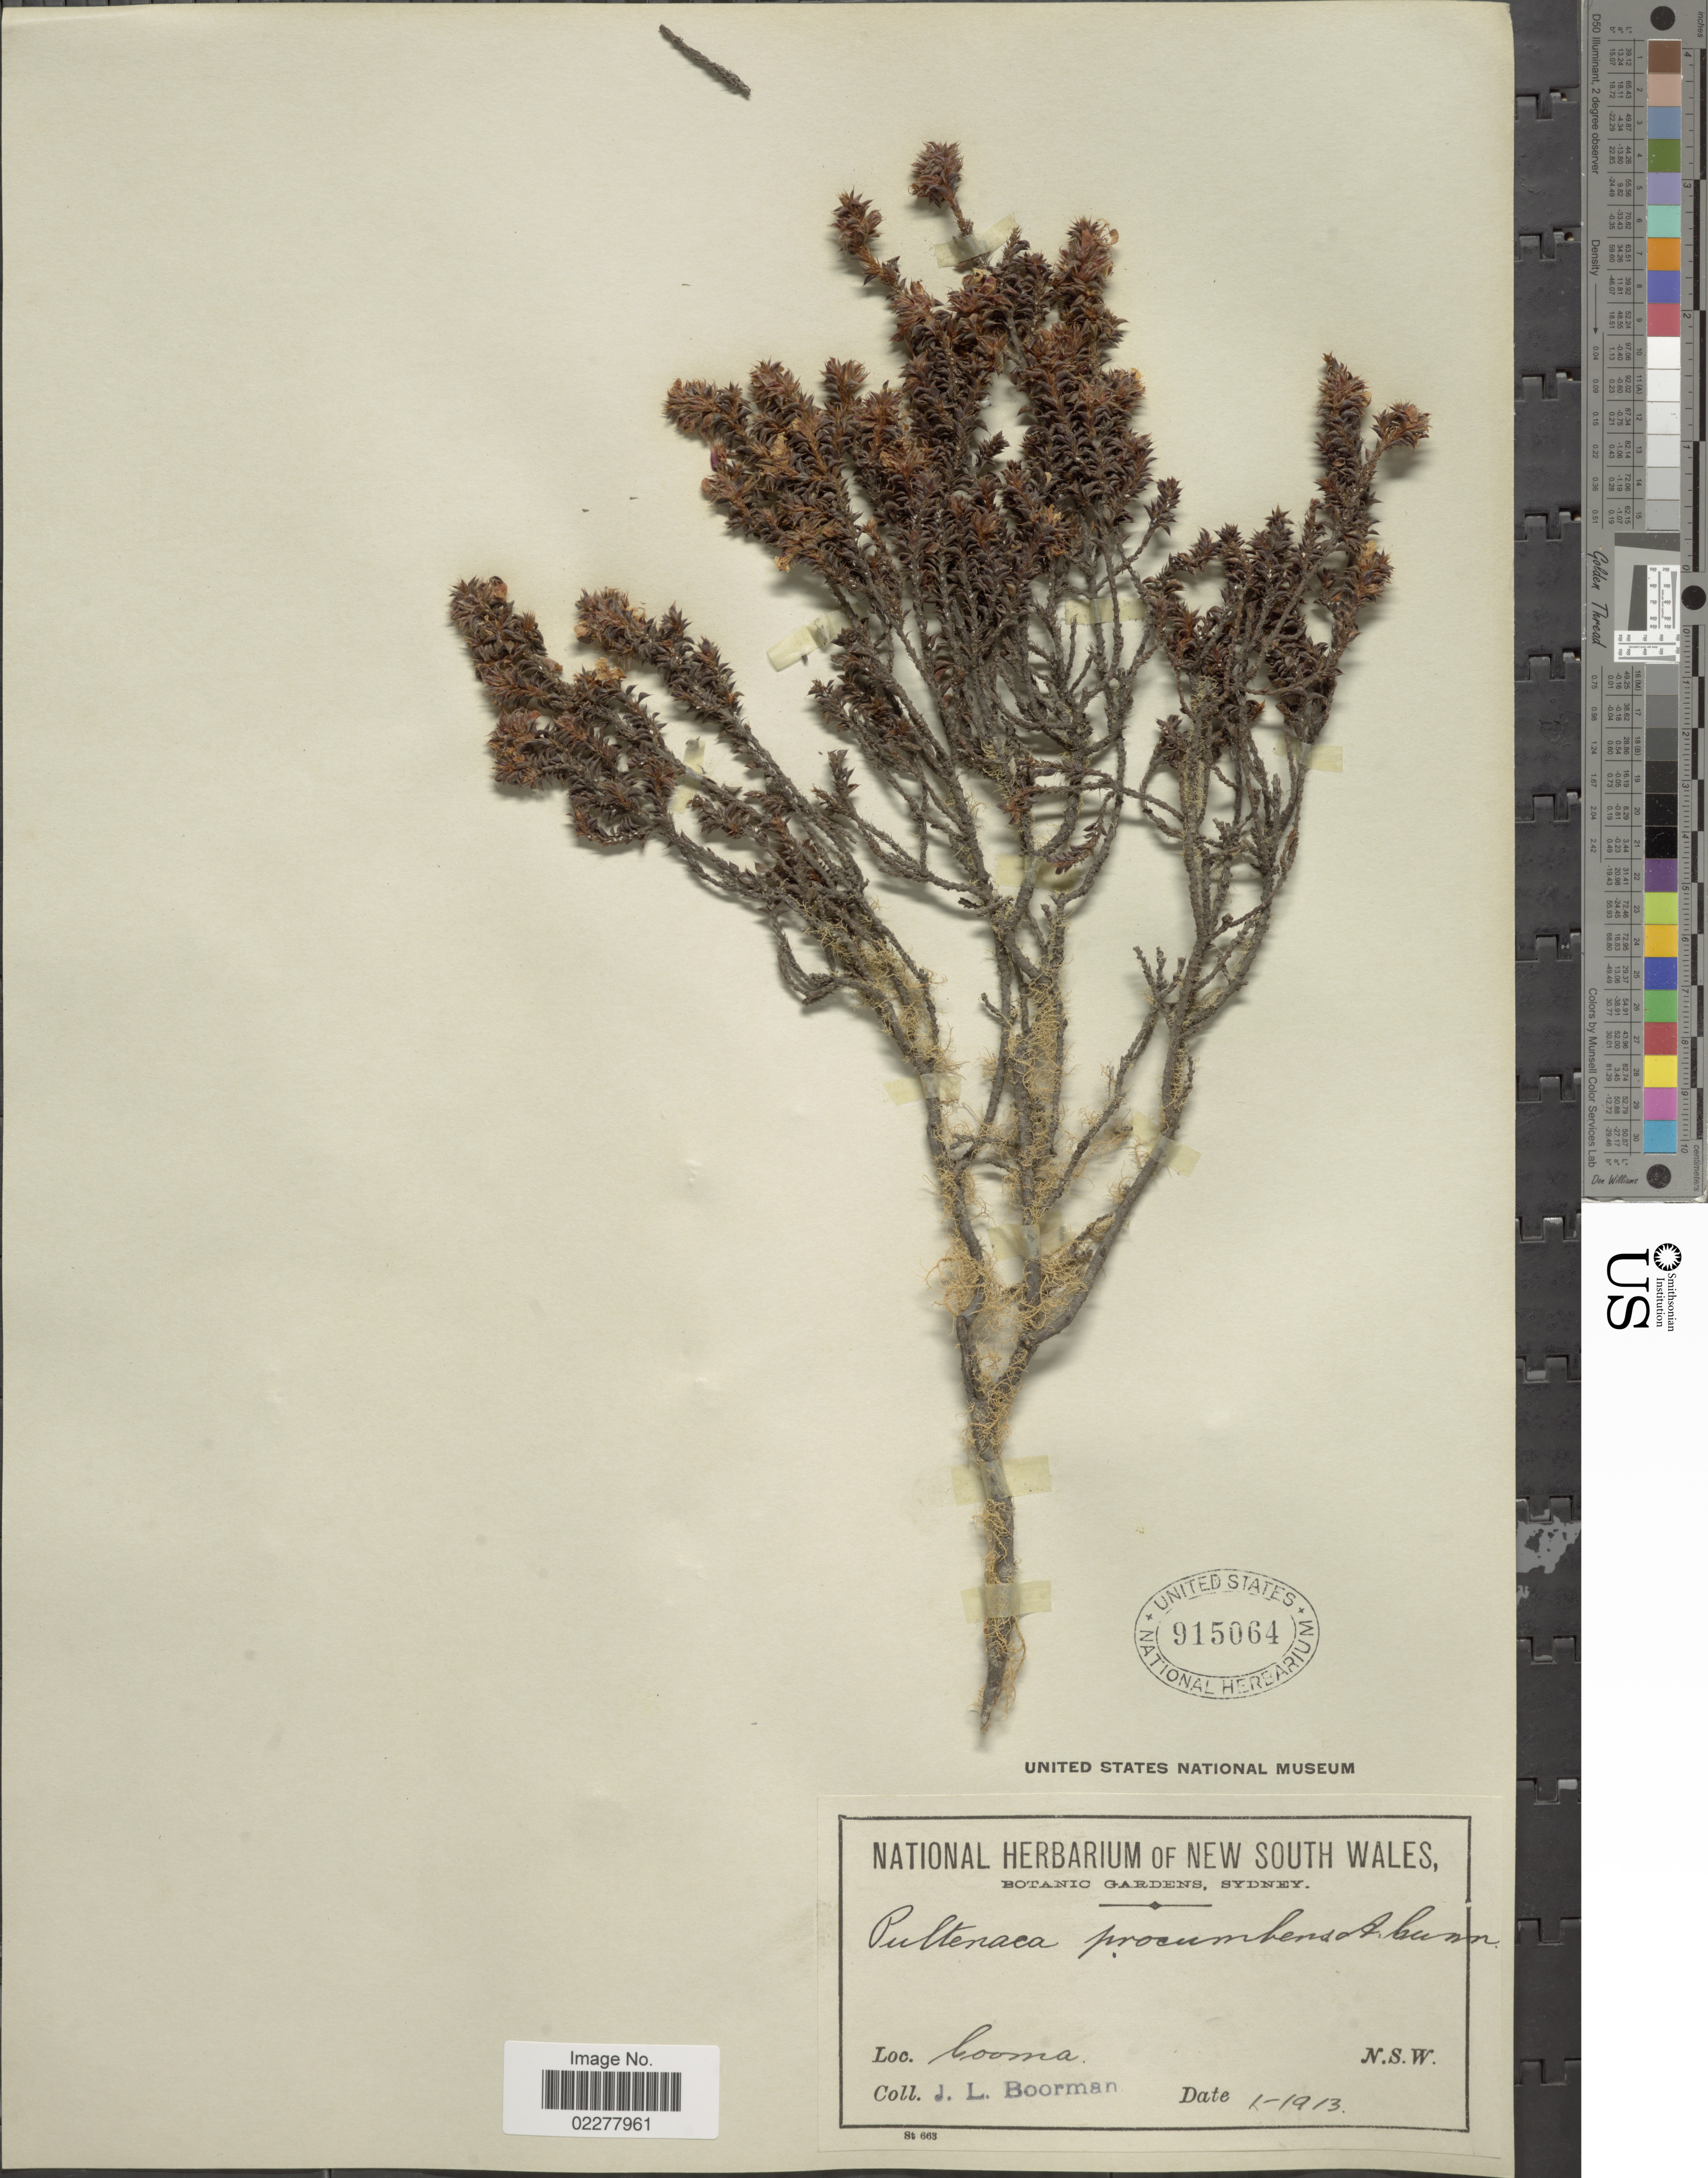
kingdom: Plantae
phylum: Tracheophyta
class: Magnoliopsida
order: Fabales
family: Fabaceae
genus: Pultenaea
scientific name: Pultenaea procumbens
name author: A. Cunn.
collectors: J. Boorman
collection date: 1913-01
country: Australia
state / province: New South Wales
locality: Cooma. N.S.W.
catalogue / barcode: US 915064